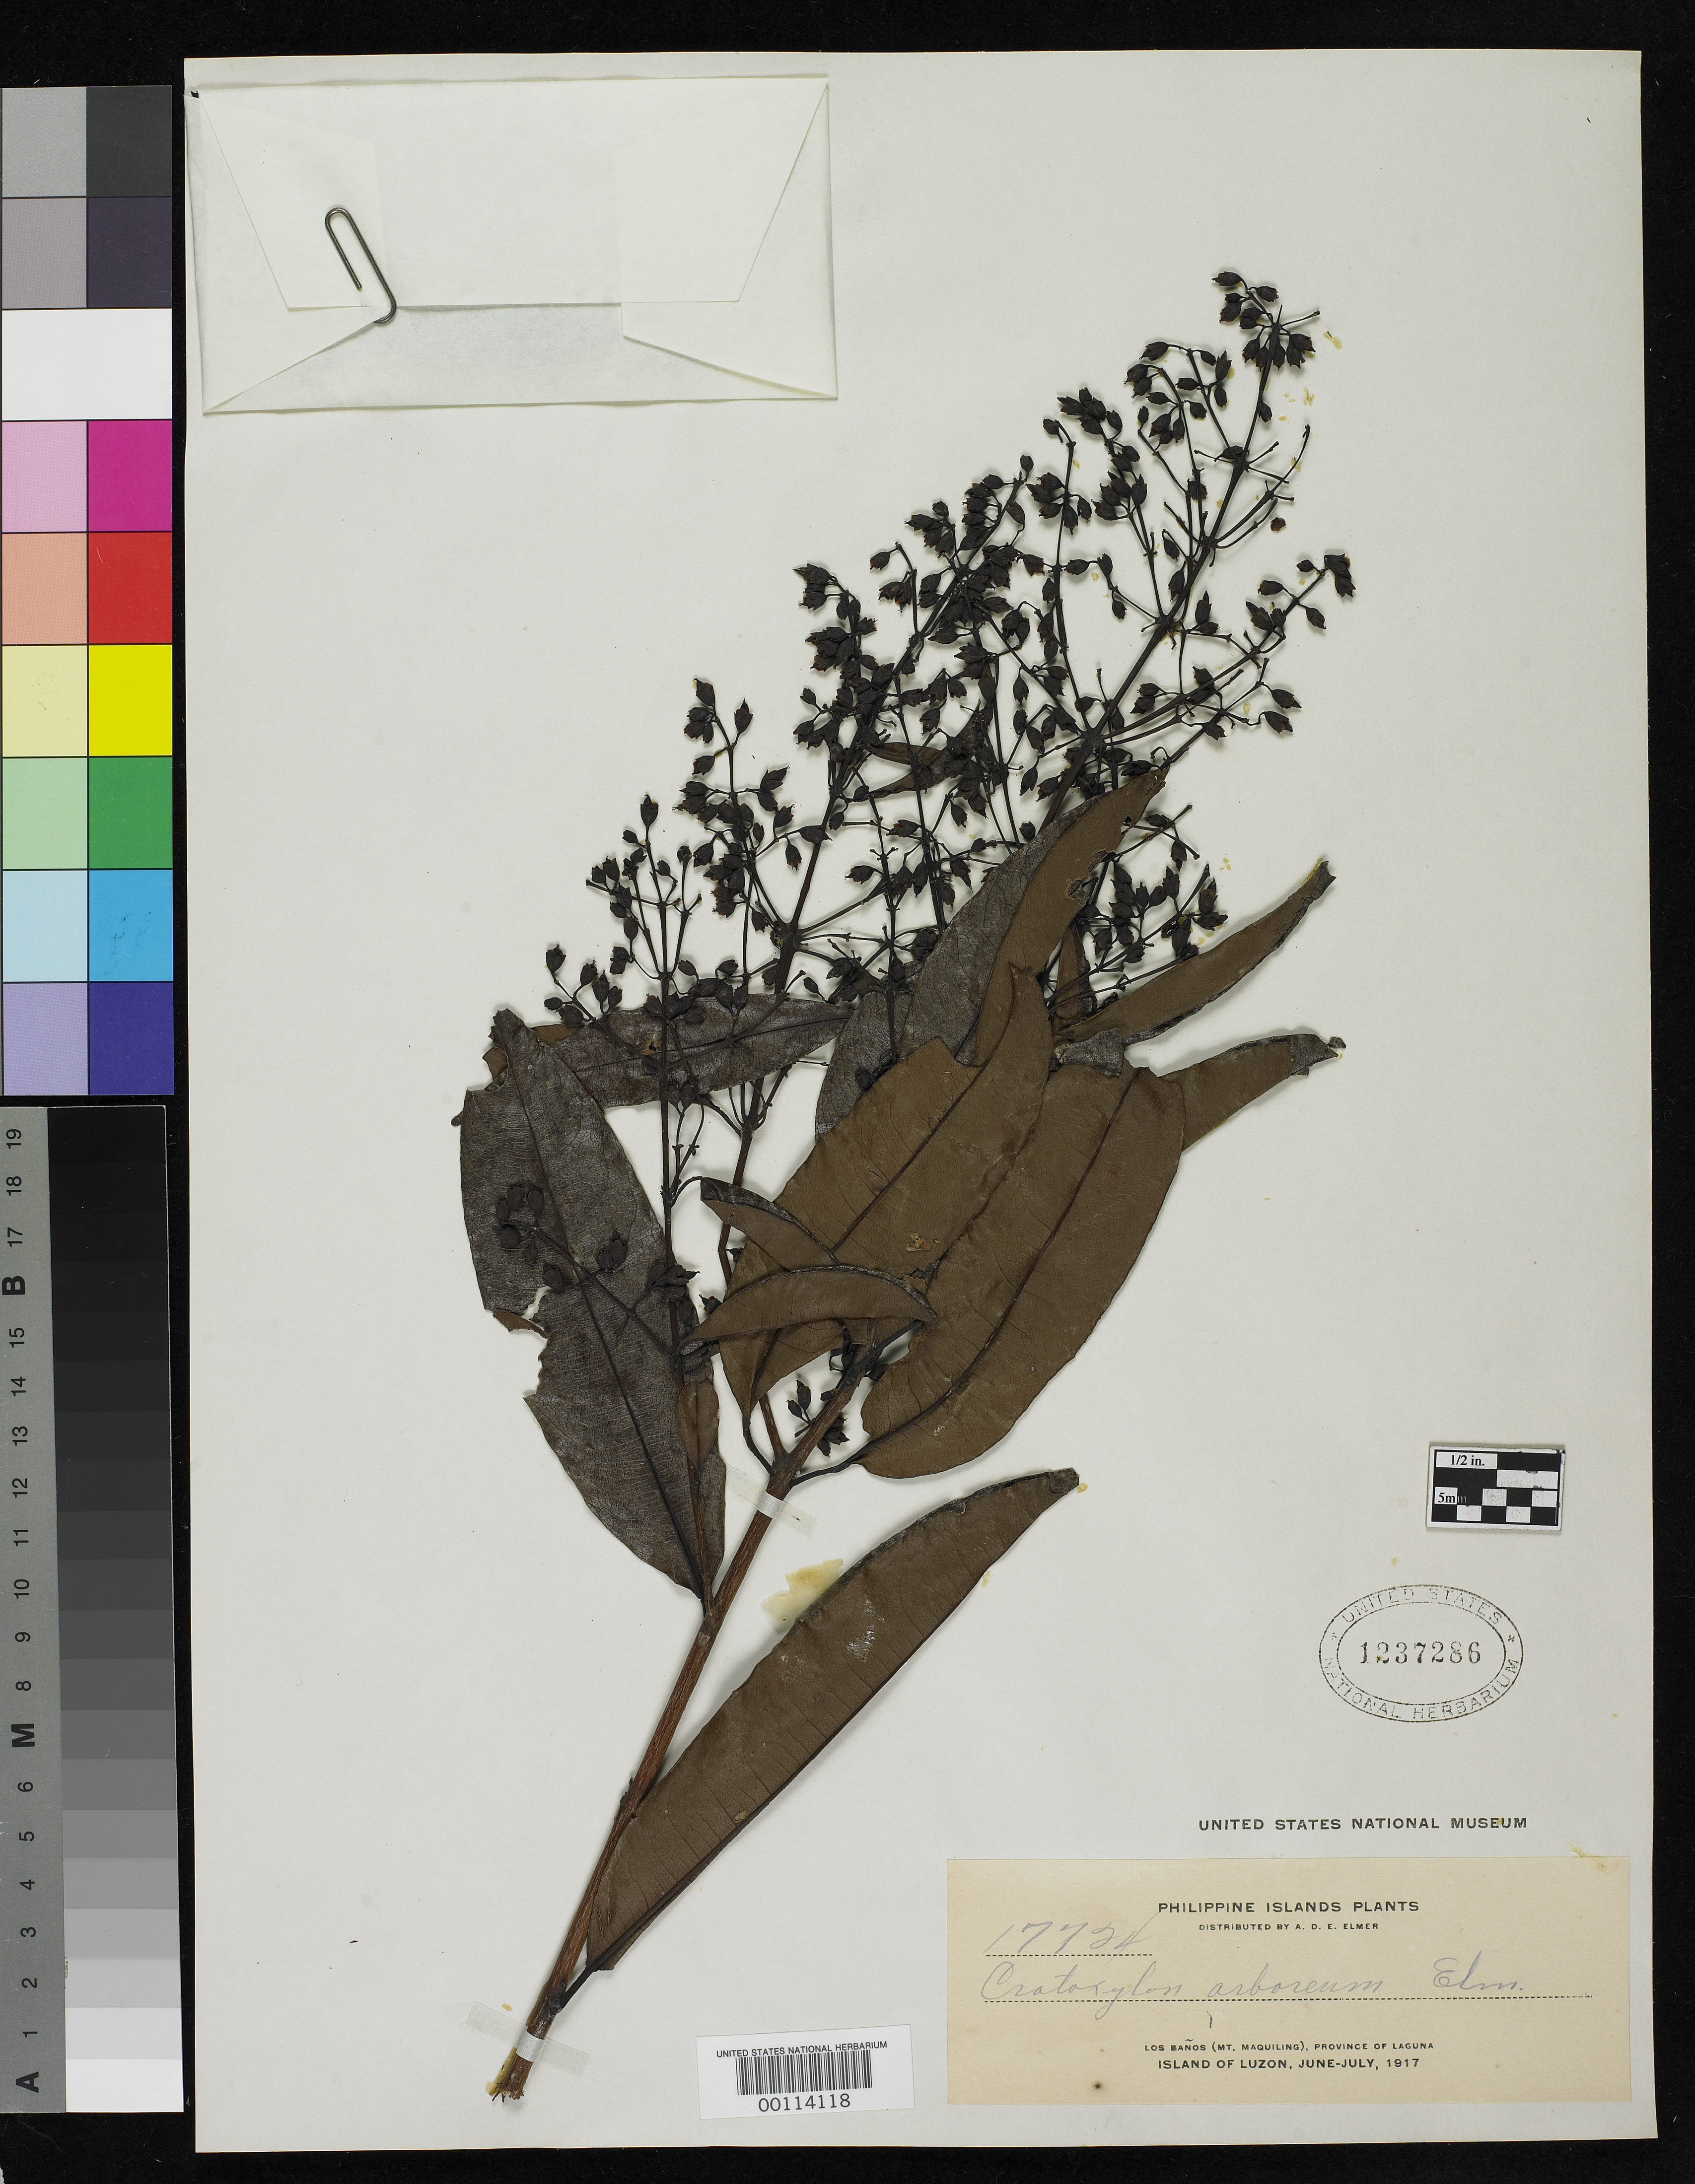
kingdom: Plantae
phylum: Tracheophyta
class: Magnoliopsida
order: Malpighiales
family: Hypericaceae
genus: Cratoxylum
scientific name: Cratoxylum arboreum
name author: Elmer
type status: Isotype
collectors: A. D. E. Elmer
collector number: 17724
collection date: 1917-06/1917-07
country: Philippines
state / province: Calabarzon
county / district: Laguna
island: Luzon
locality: Los Baños (Mt. Maquiling), Province of Laguna, Luzon.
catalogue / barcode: US 1237286